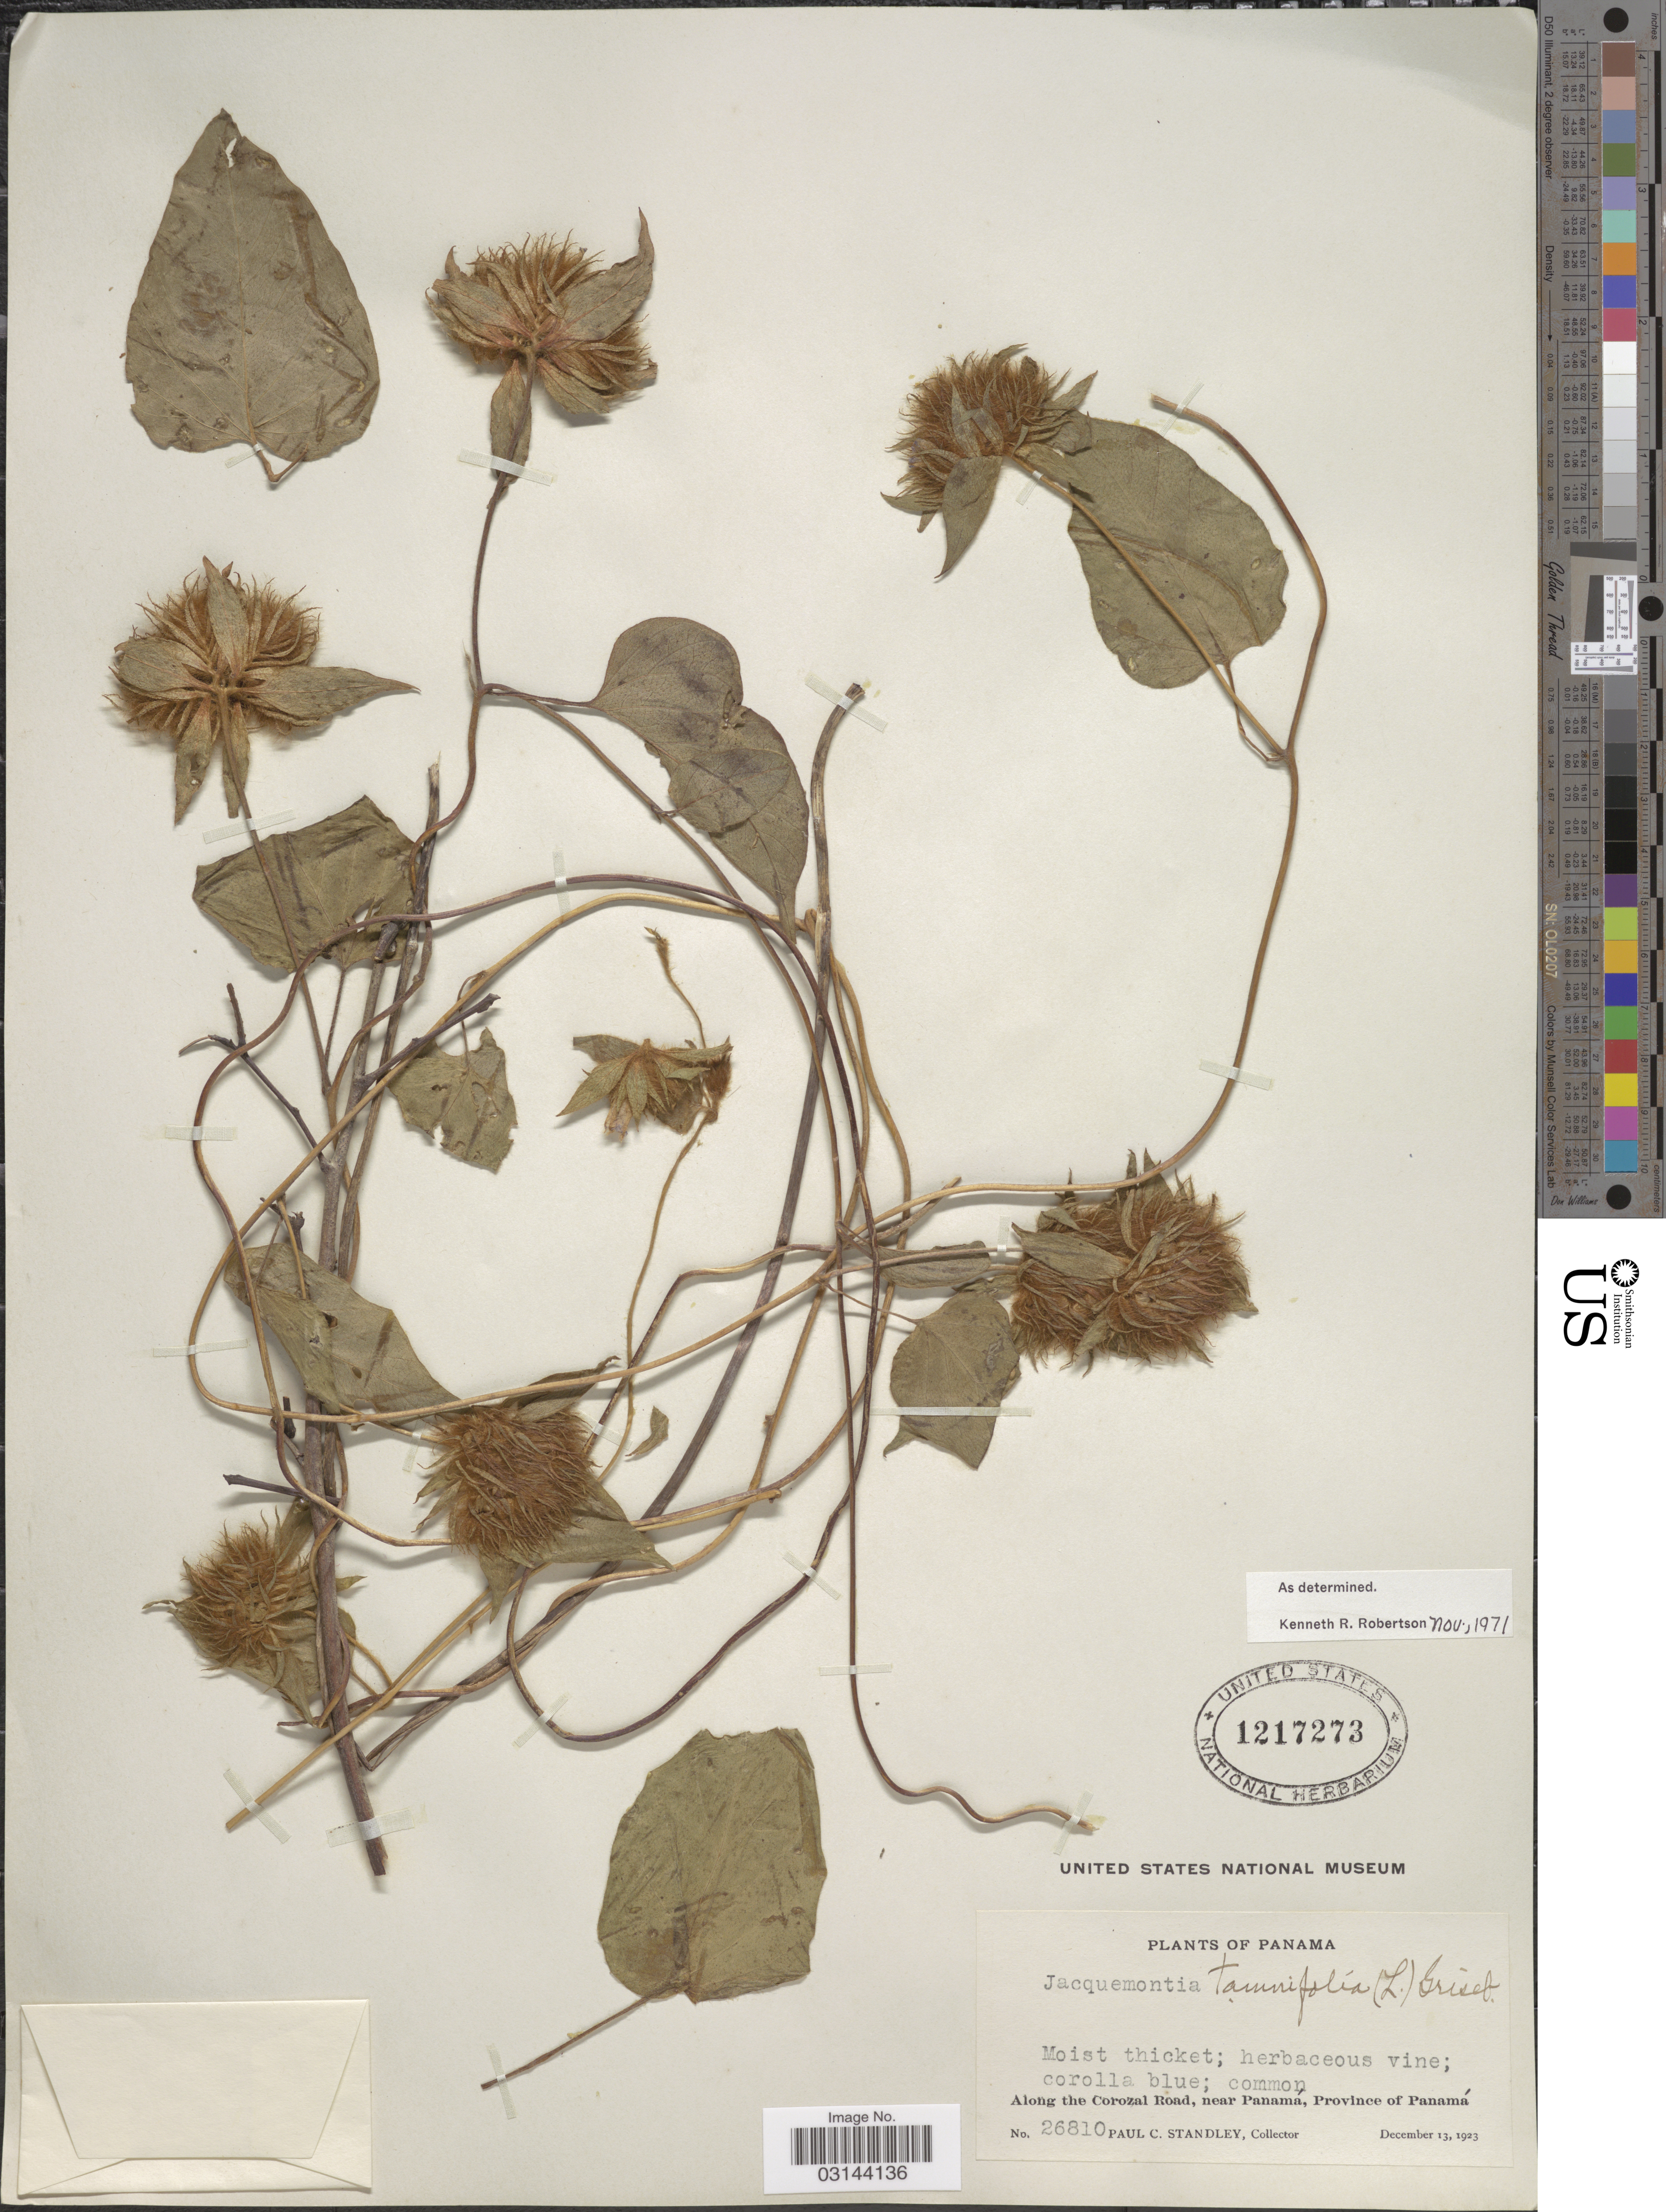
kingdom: Plantae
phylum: Tracheophyta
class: Magnoliopsida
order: Solanales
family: Convolvulaceae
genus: Jacquemontia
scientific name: Jacquemontia tamnifolia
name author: (L.) Griseb.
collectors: P. C. Standley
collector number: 26810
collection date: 1923-12-13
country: Panama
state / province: Panamá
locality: Along the Corozal Road, near Panamá, Province of Panamá.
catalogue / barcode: US 1217273